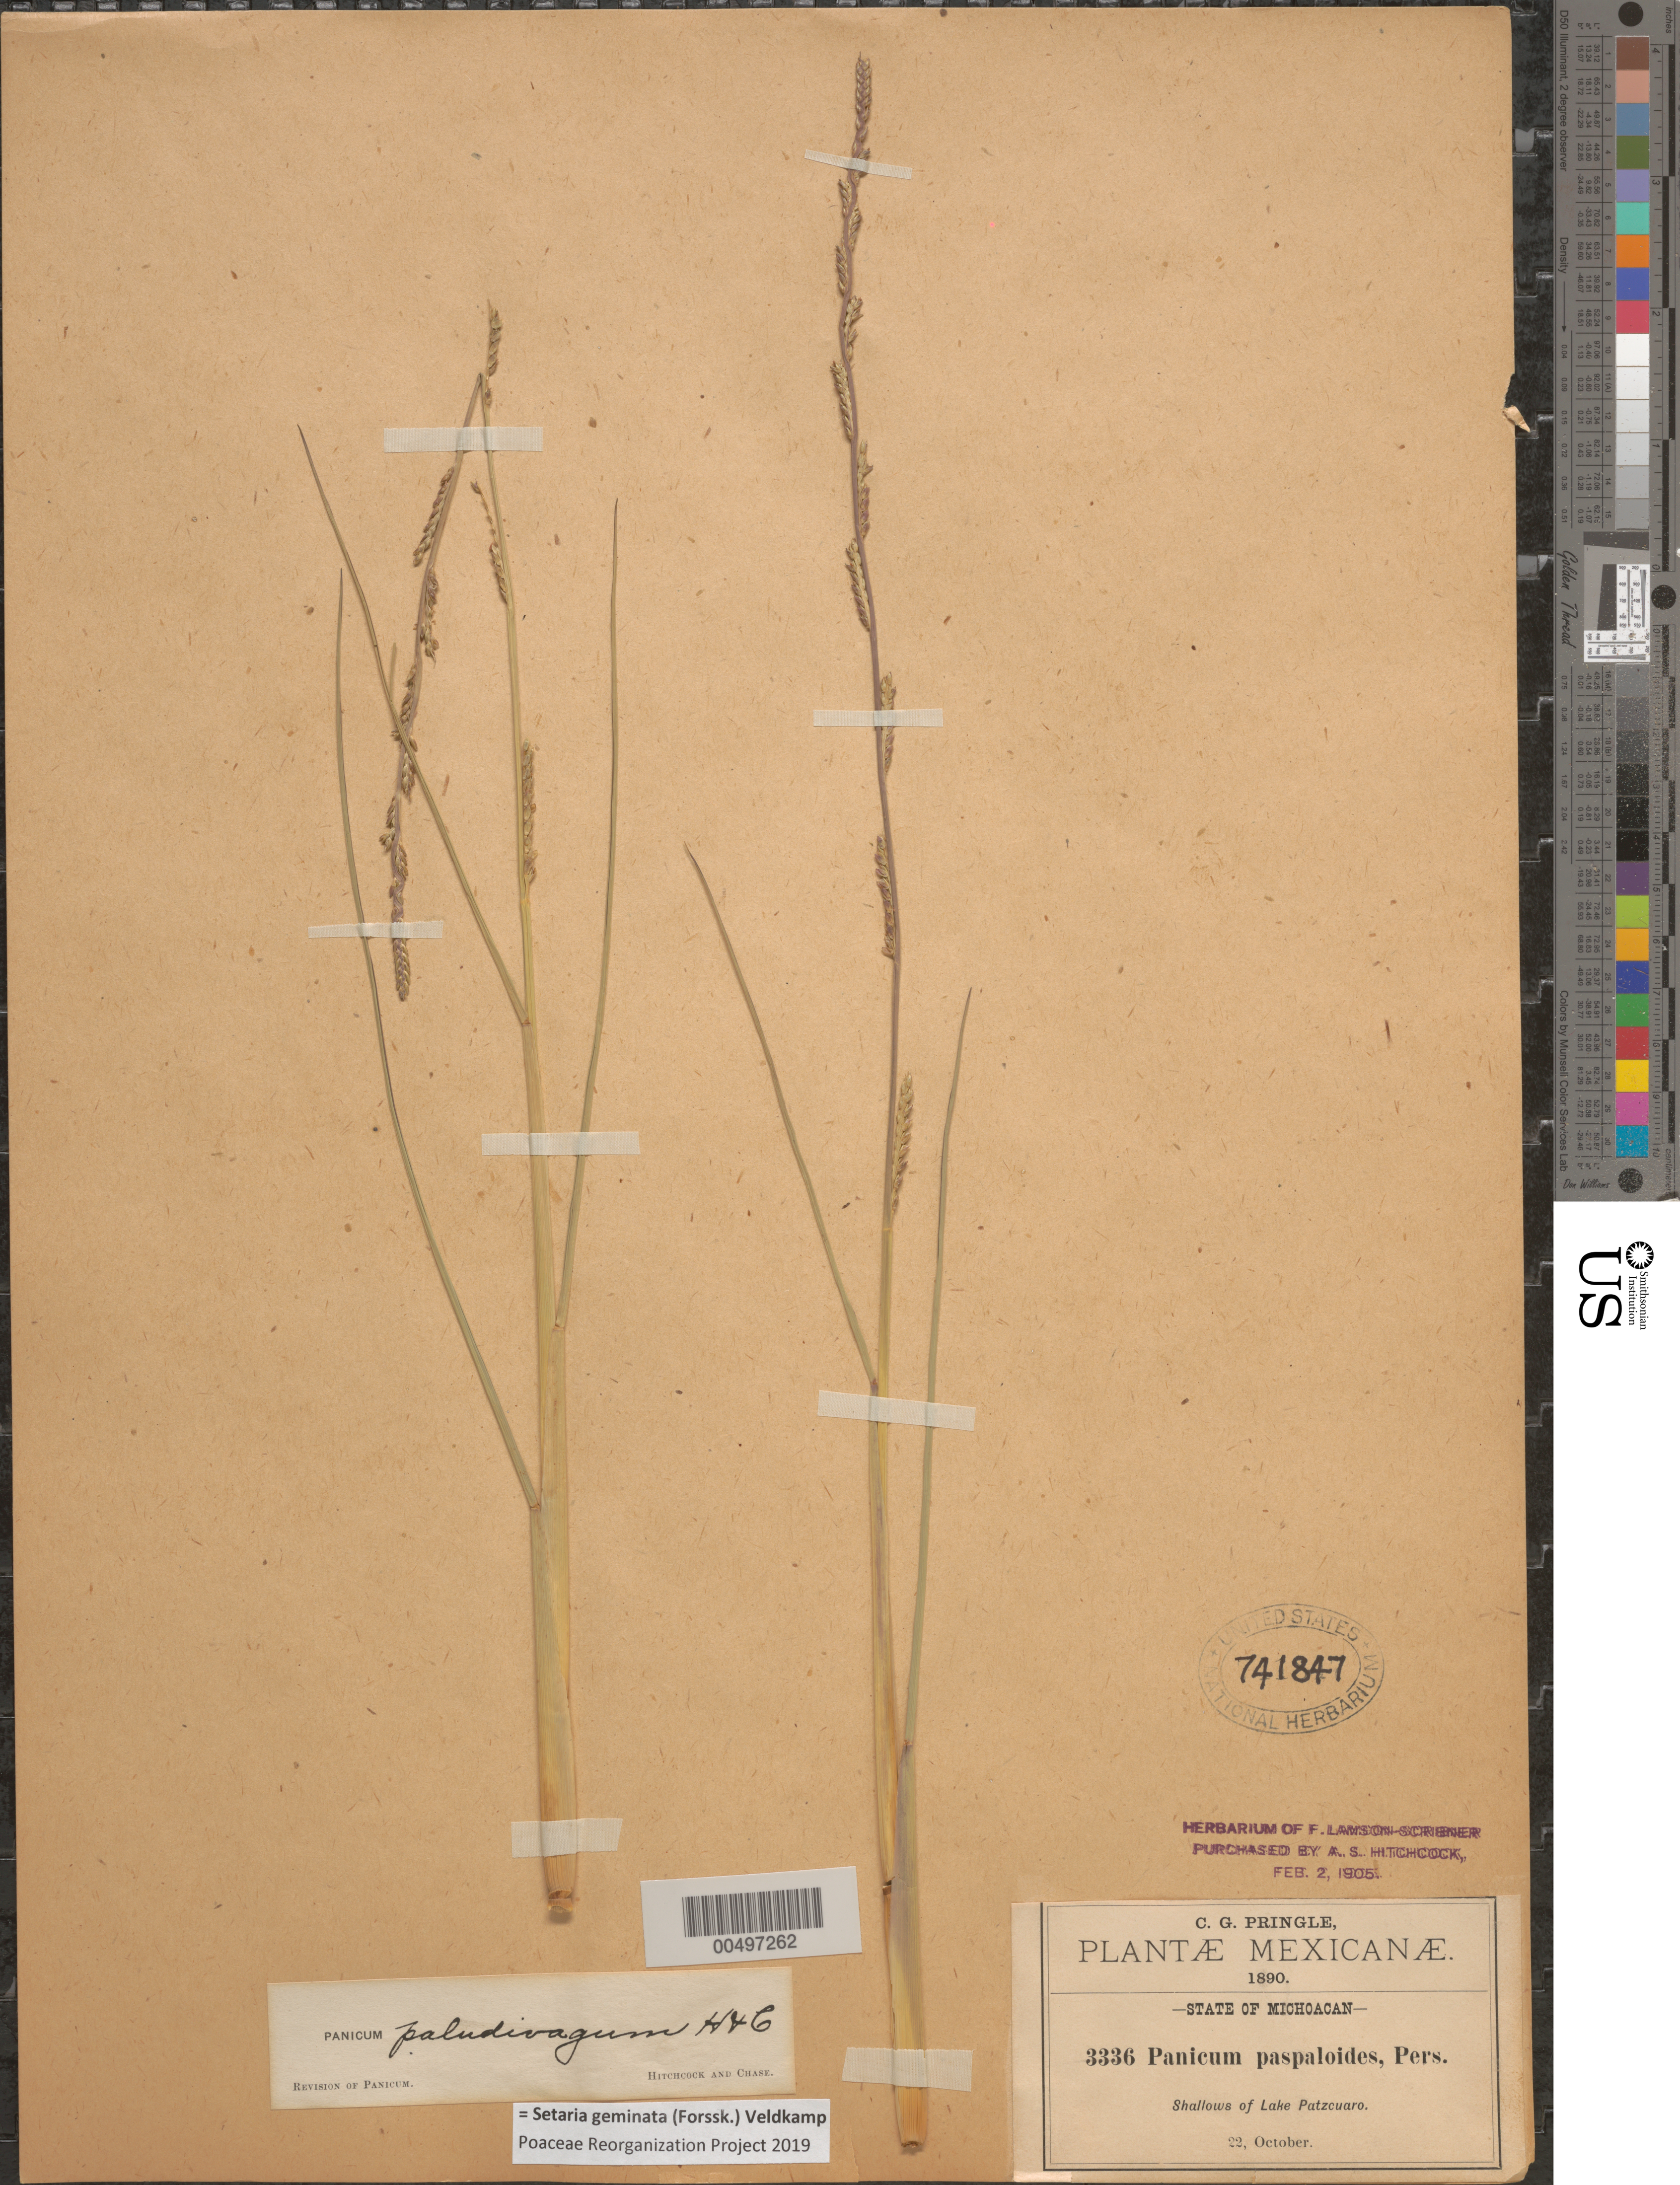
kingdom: Plantae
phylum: Tracheophyta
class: Liliopsida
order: Poales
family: Poaceae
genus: Setaria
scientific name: Setaria geminata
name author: (Forssk.) Veldkamp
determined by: Poaceae Reorganization Project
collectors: C. G. Pringle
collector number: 3336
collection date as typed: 22 Oct 1890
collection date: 1890-10-22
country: Mexico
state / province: Michoacán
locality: Shallows of Lake Patzcuaro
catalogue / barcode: US 741847